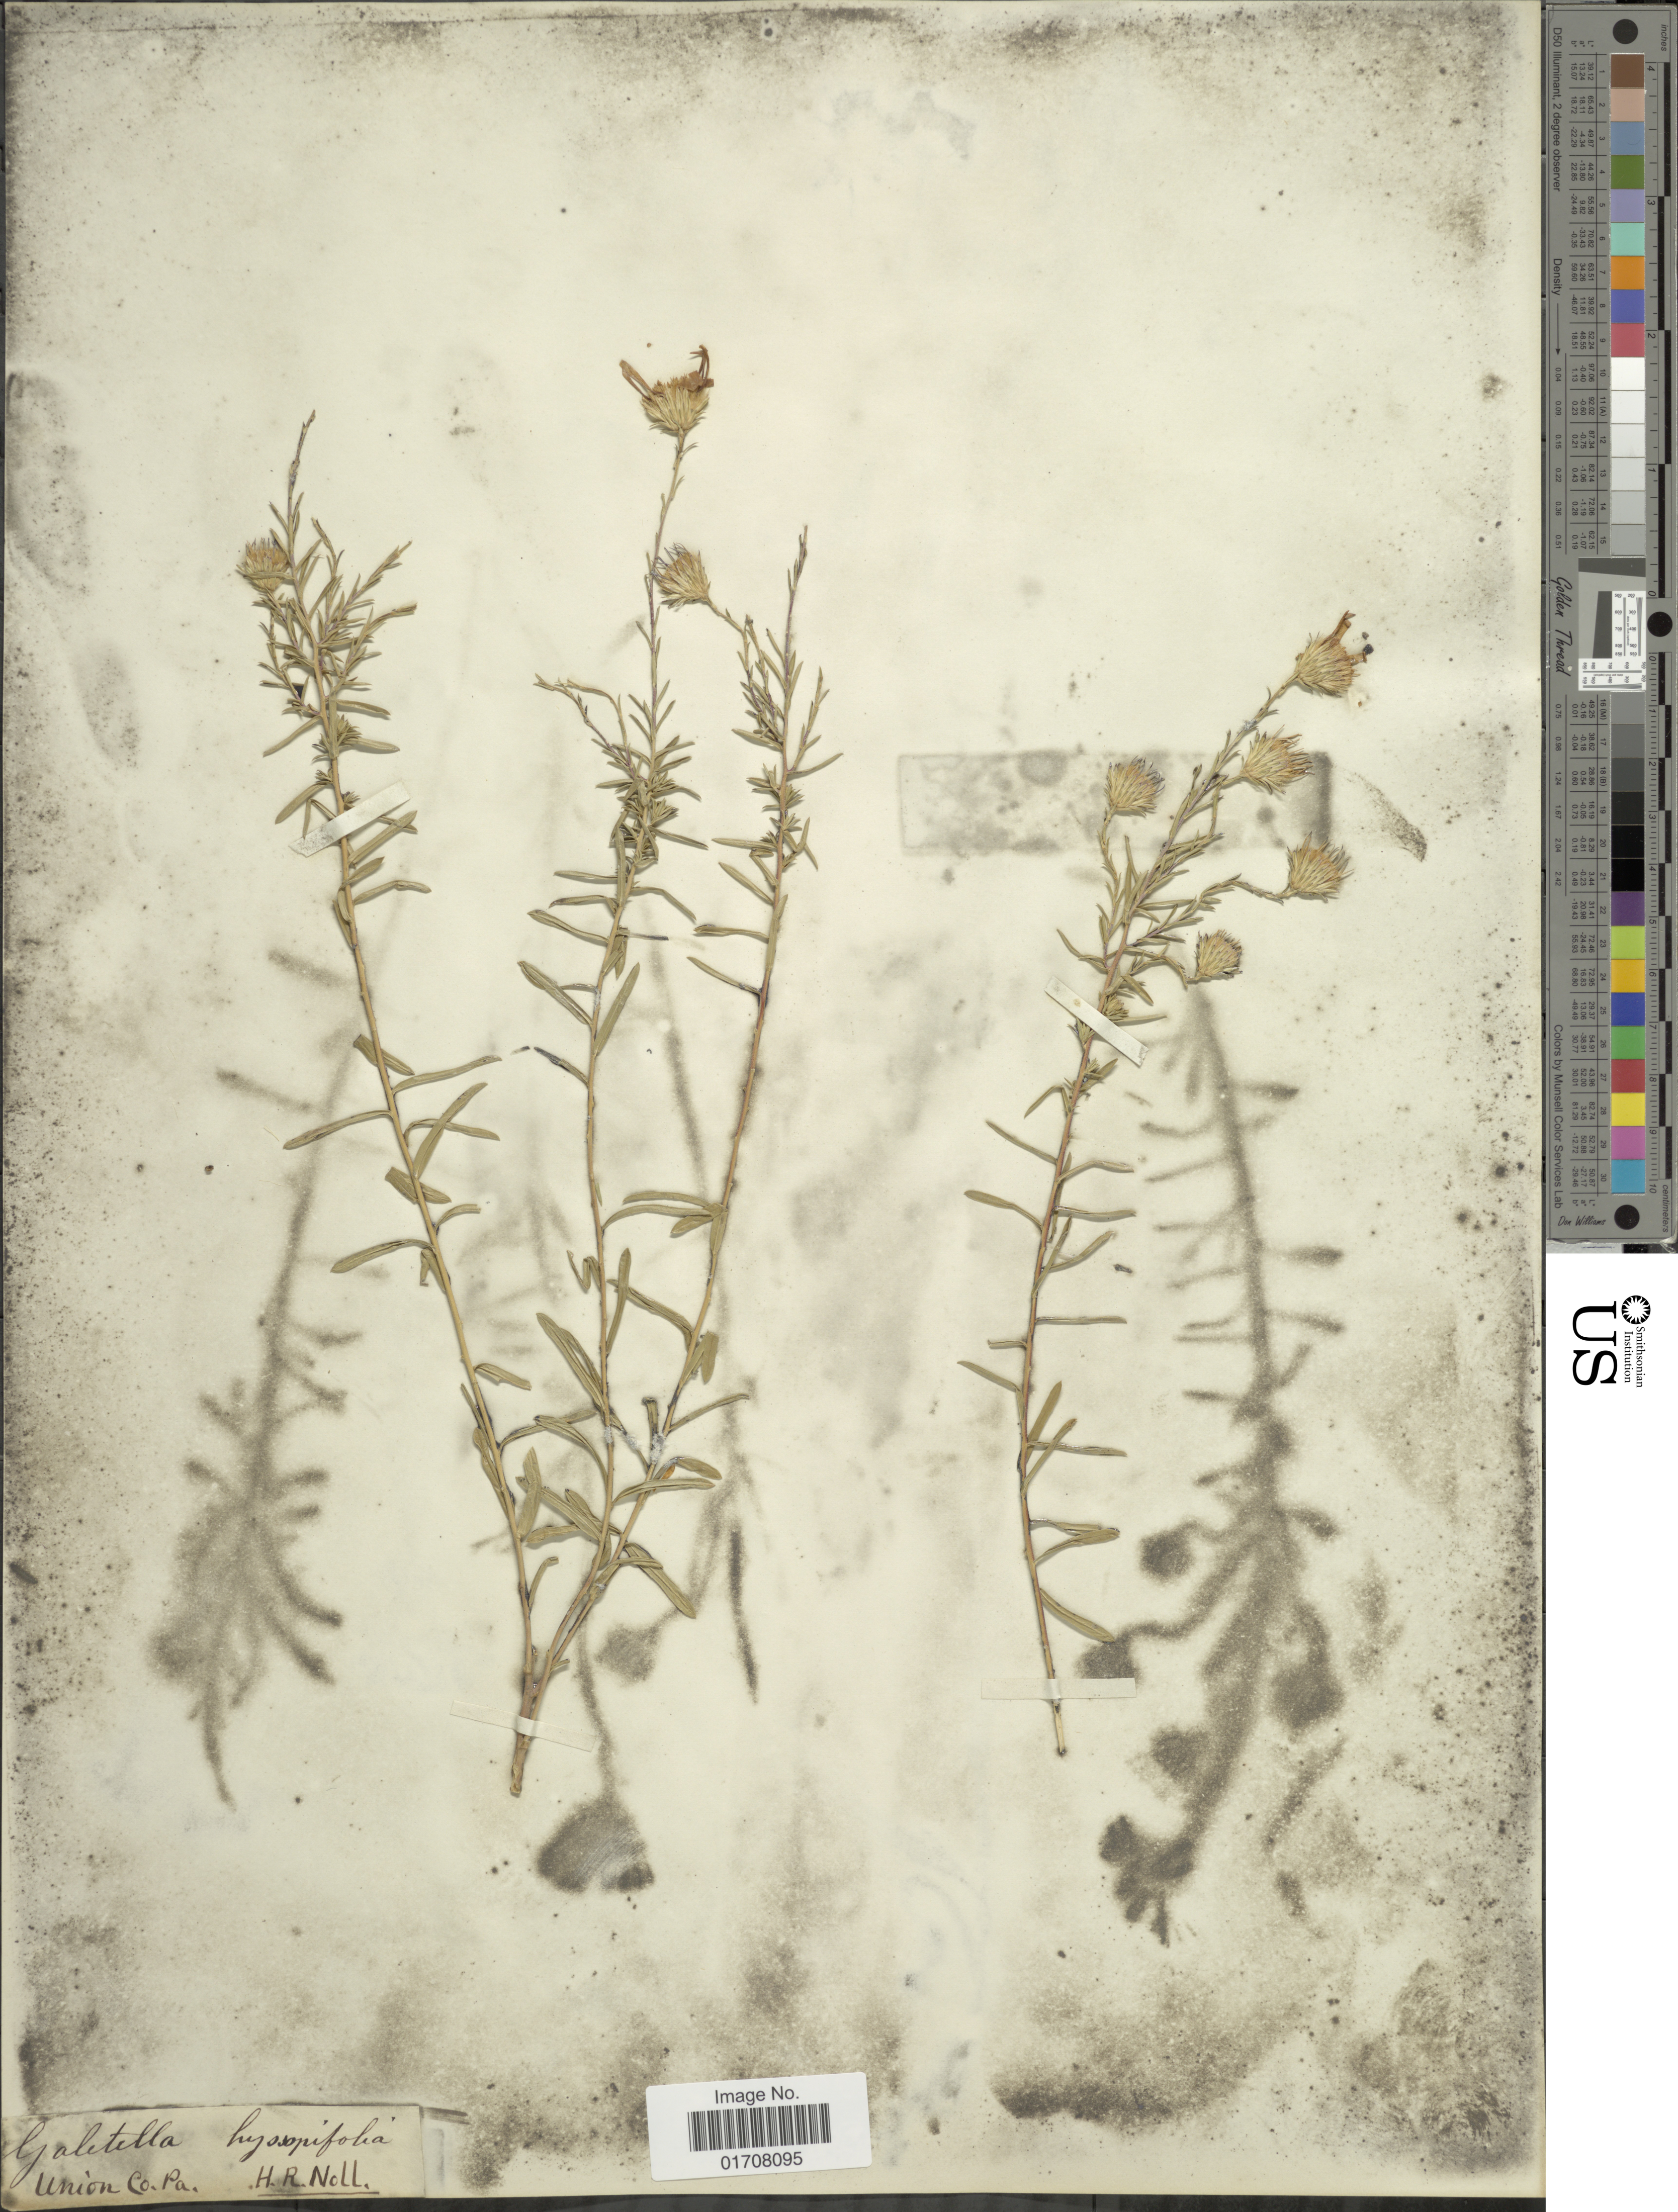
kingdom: Plantae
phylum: Tracheophyta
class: Magnoliopsida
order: Asterales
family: Asteraceae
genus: Ionactis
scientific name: Ionactis linariifolia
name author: (L.) Greene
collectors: H. Noll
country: United States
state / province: Pennsylvania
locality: Union Co., Pa.